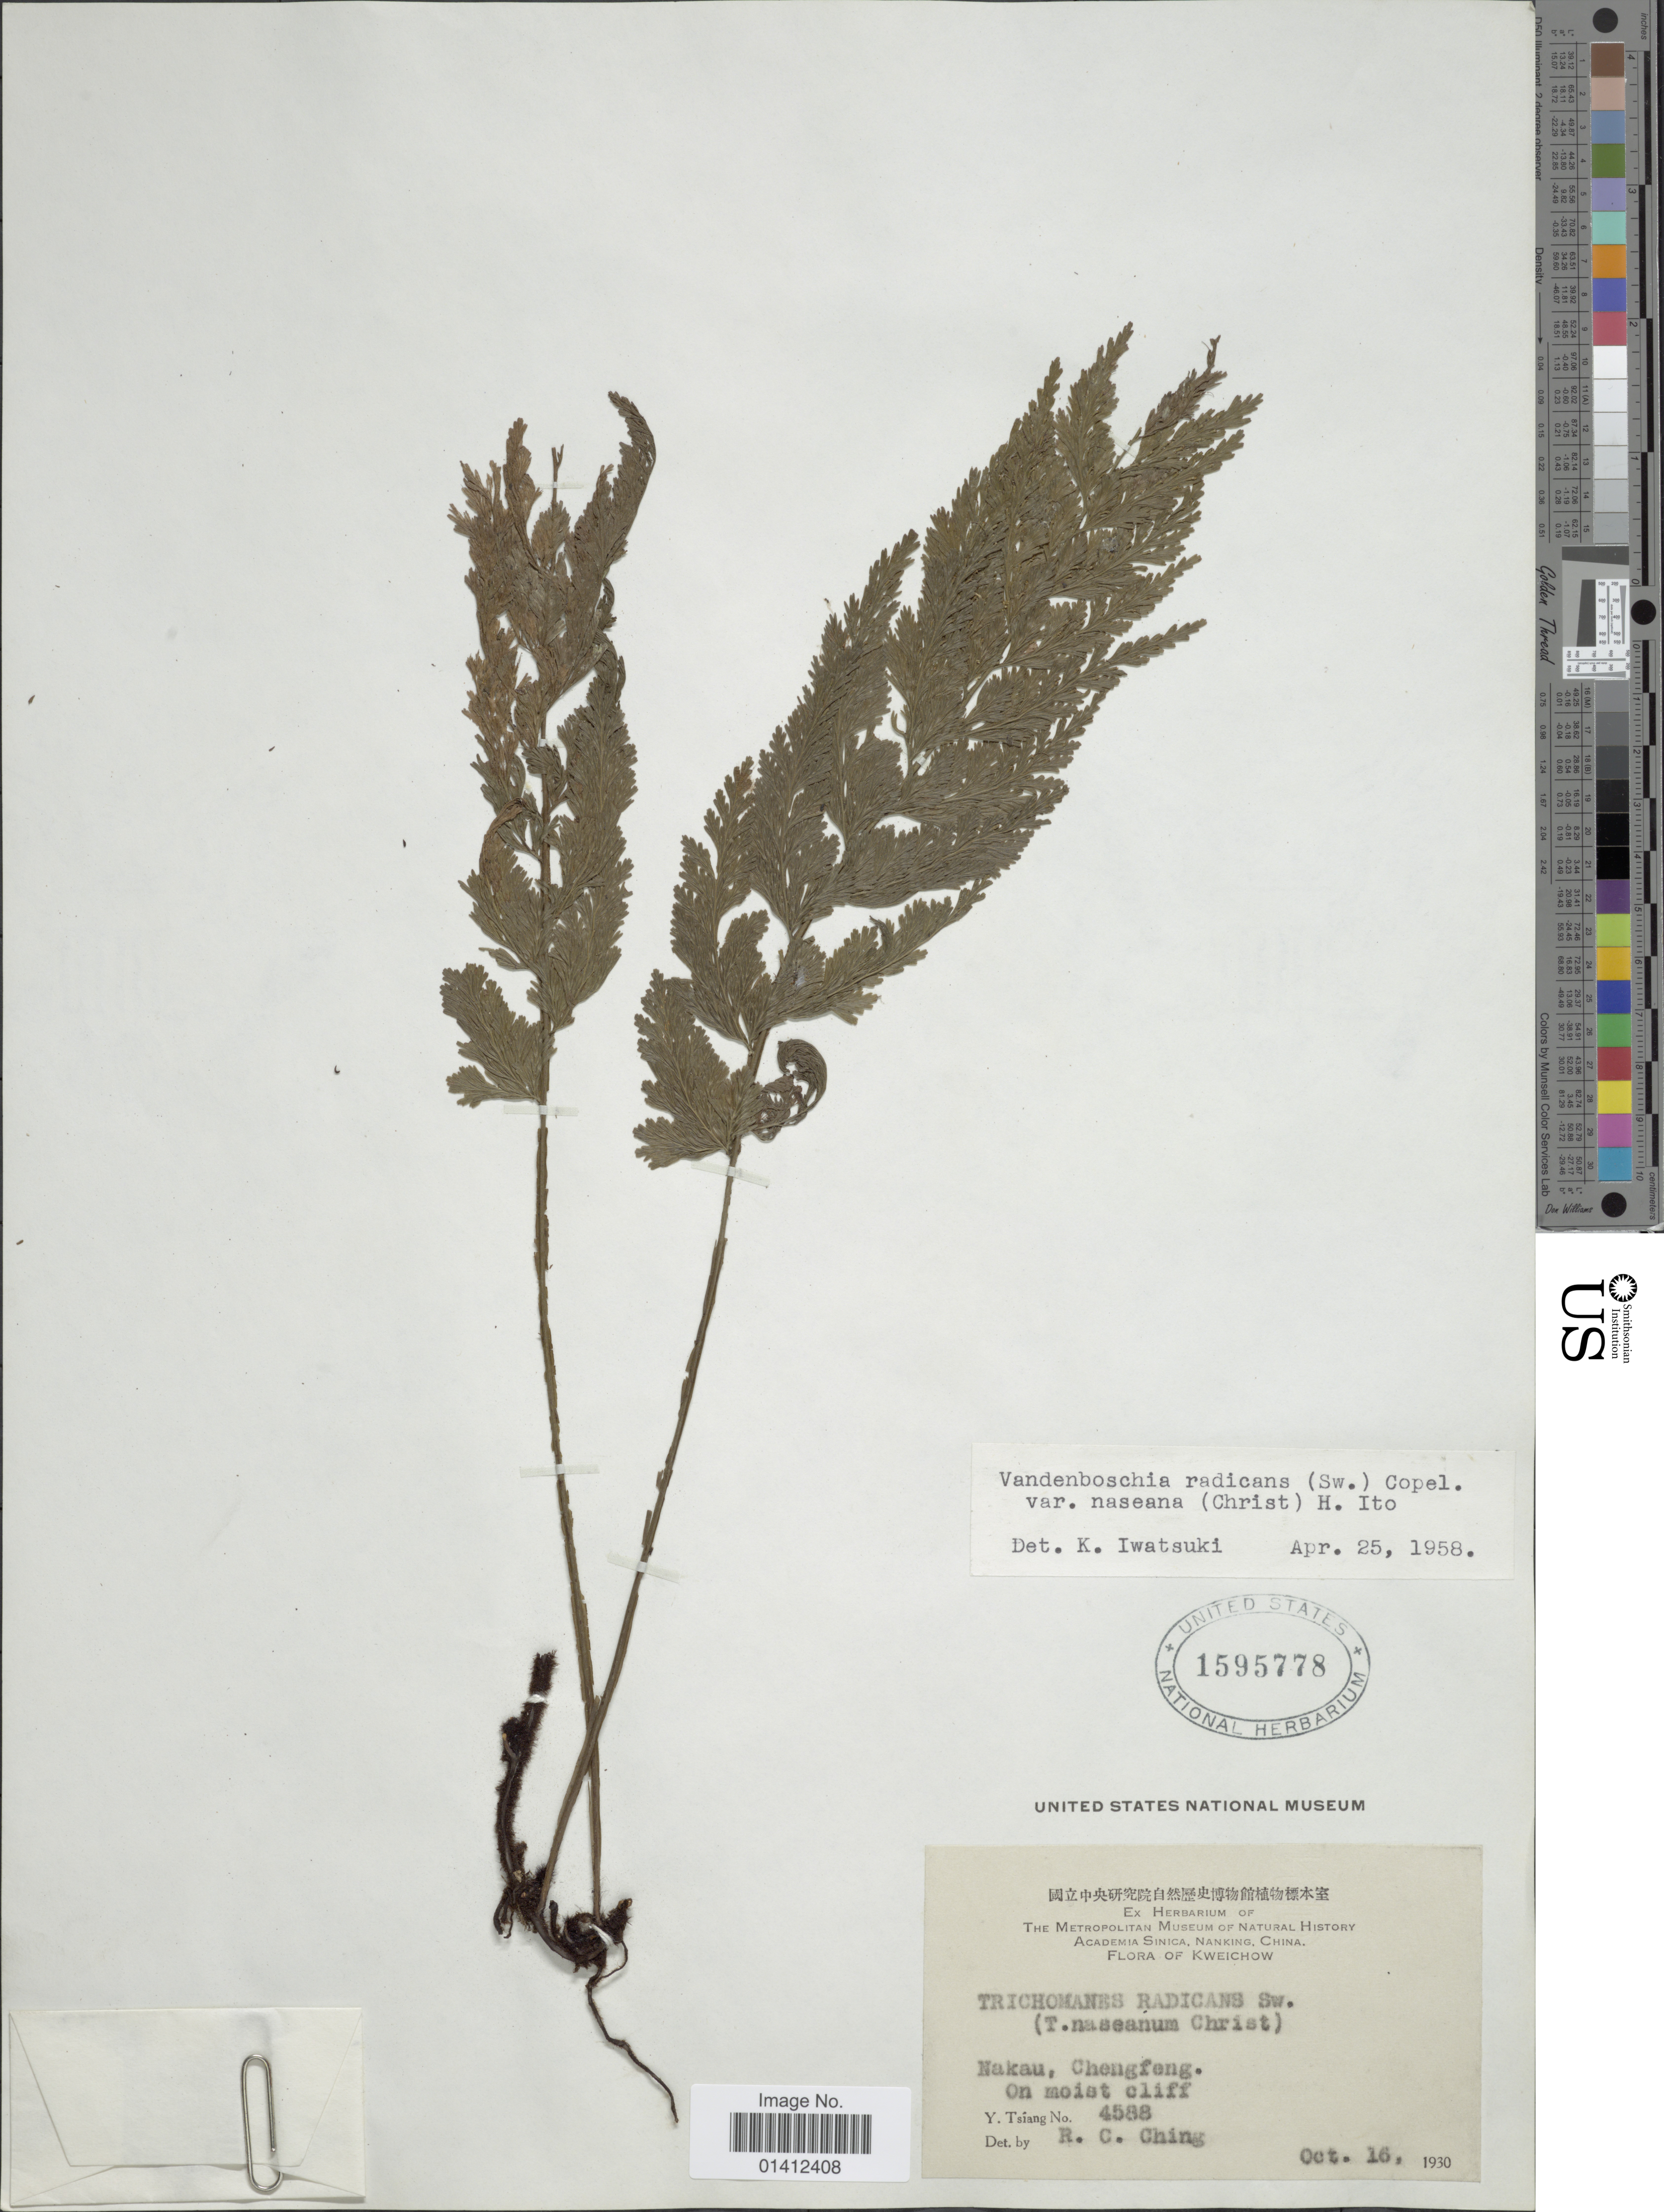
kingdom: Plantae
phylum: Tracheophyta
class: Polypodiopsida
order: Hymenophyllales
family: Hymenophyllaceae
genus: Vandenboschia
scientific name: Vandenboschia radicans var. naseana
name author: (Christ) H. Itô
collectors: Y. Tsiang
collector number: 4588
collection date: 1930-10-16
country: China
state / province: Guizhou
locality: Kweichow, Nakau, Chengfeng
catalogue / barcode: US 1595778